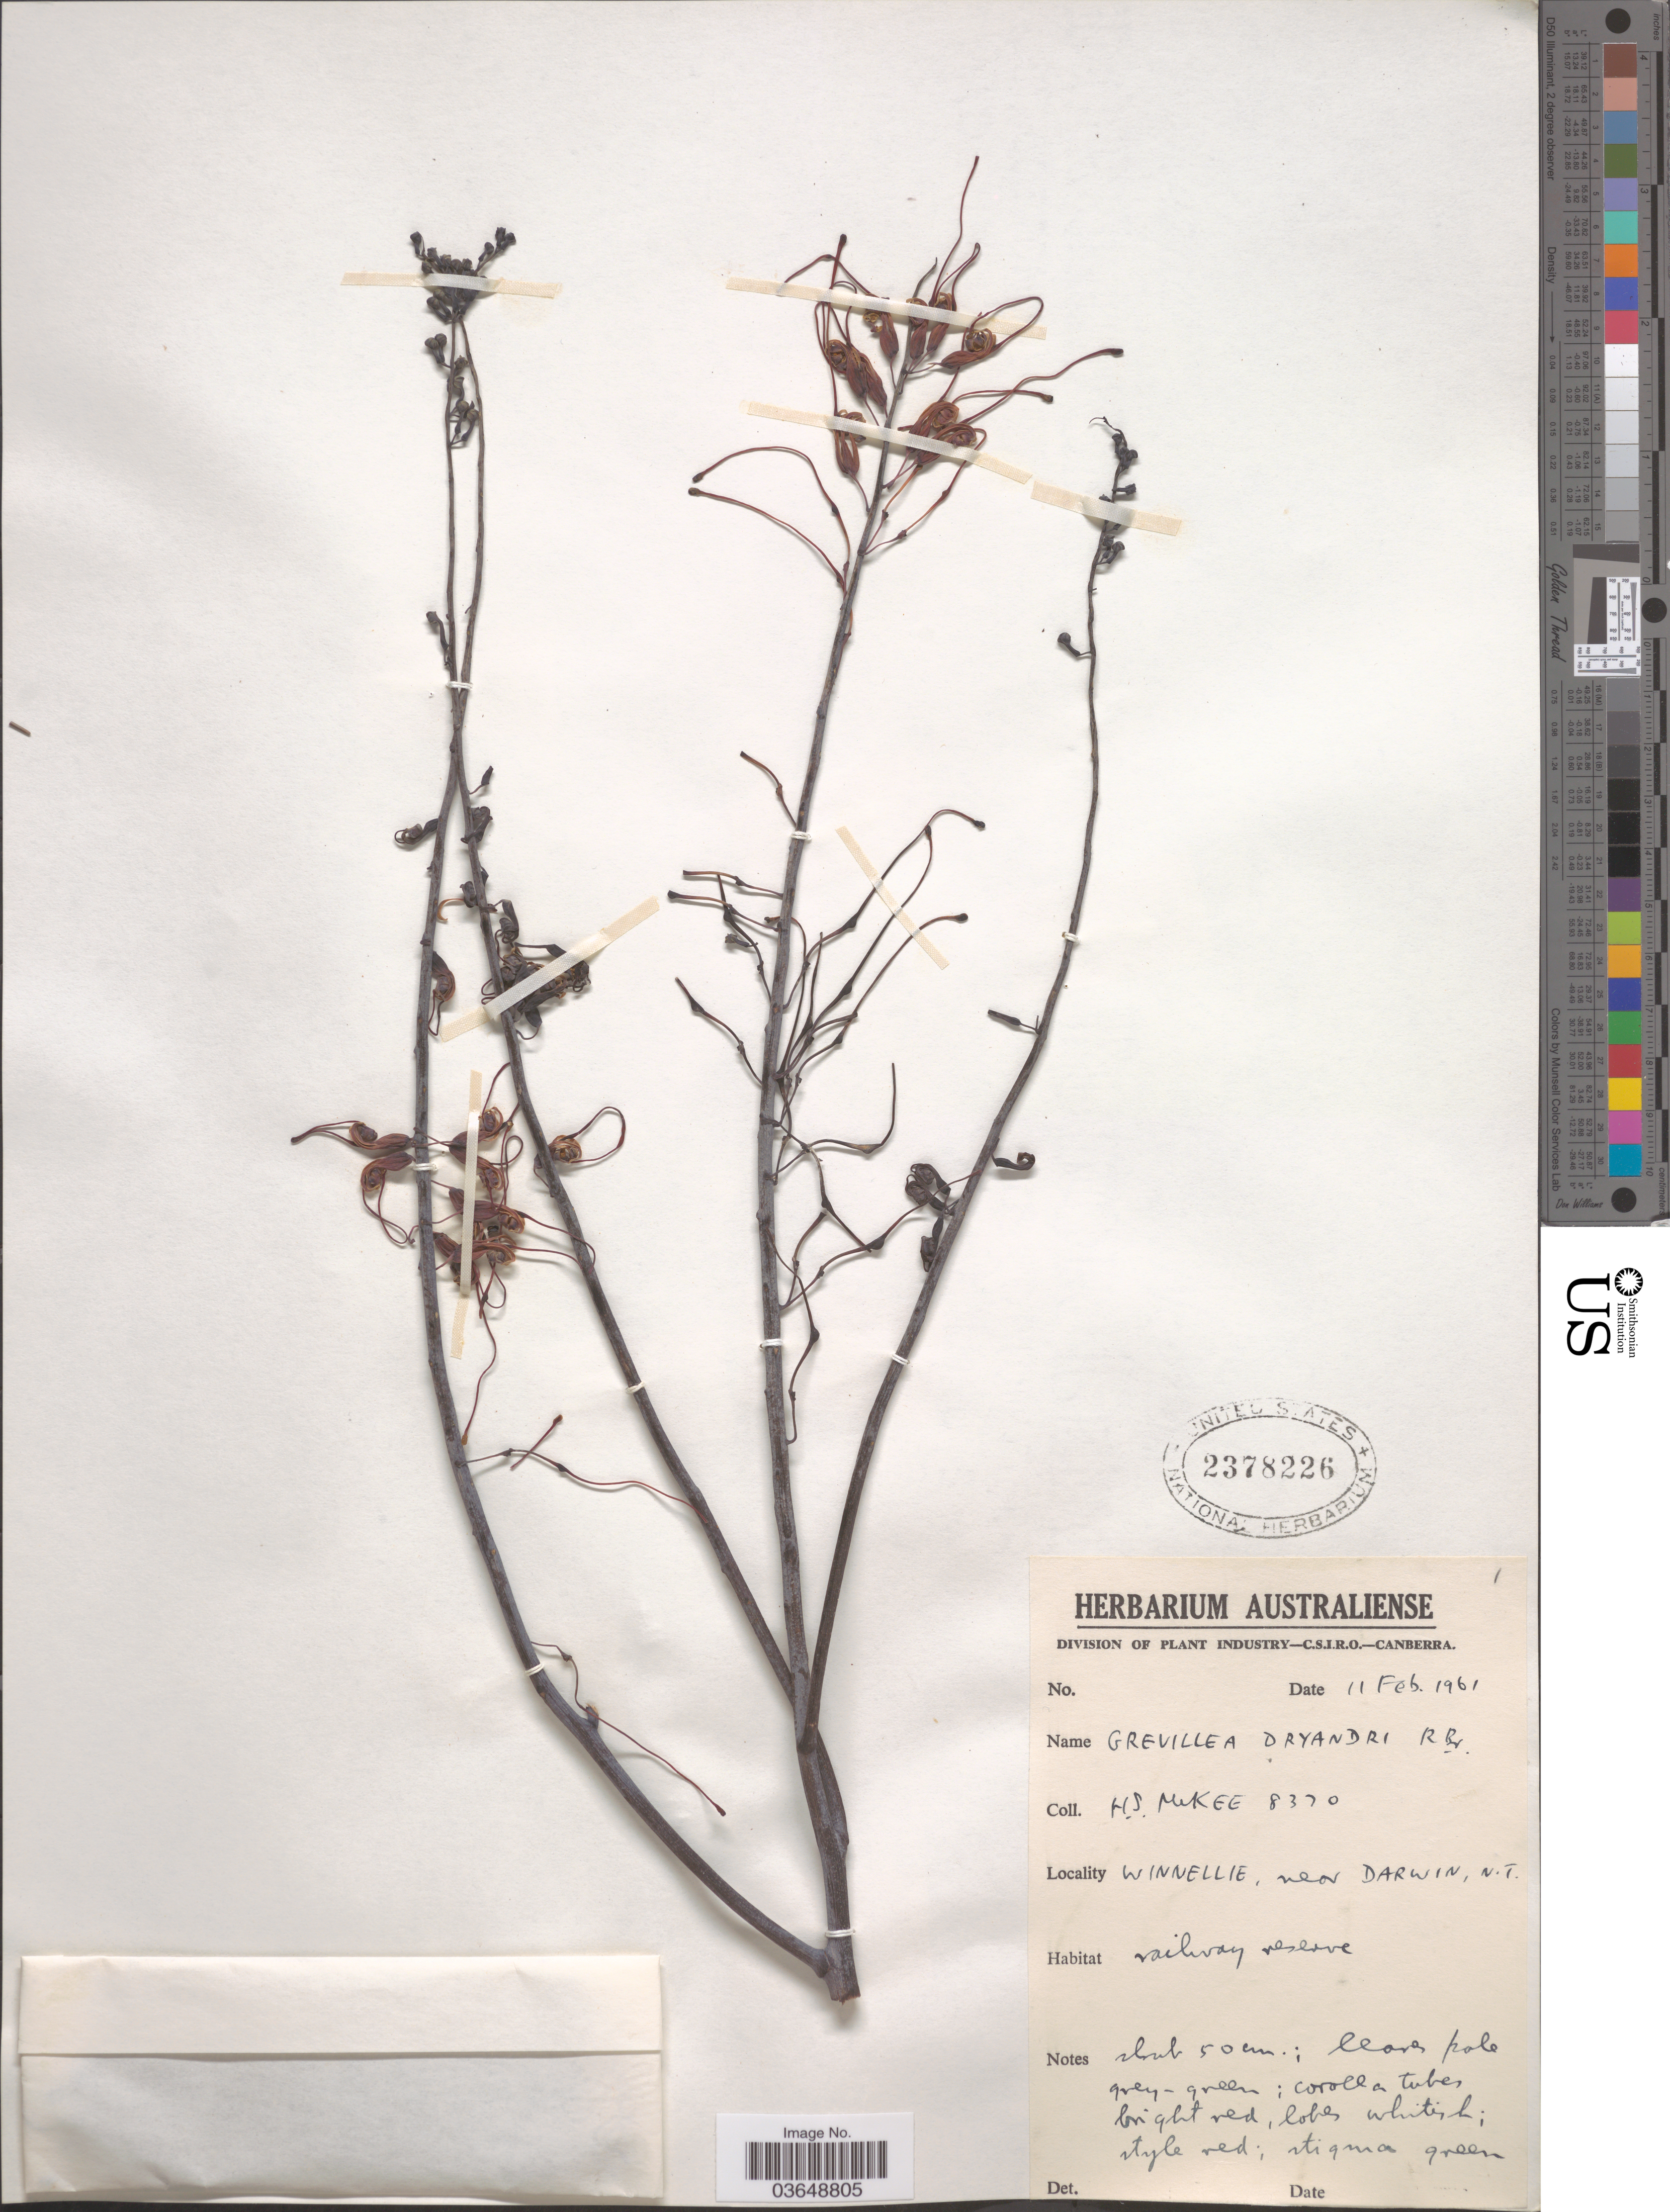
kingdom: Plantae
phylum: Tracheophyta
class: Magnoliopsida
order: Proteales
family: Proteaceae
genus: Grevillea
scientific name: Grevillea dryandri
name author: R. Br.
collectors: H. S. McKee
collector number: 8370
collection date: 1961-02-11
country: Australia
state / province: Northern Territory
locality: Winnellie, near Darwin. Railway reserve.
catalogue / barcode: US 2378226